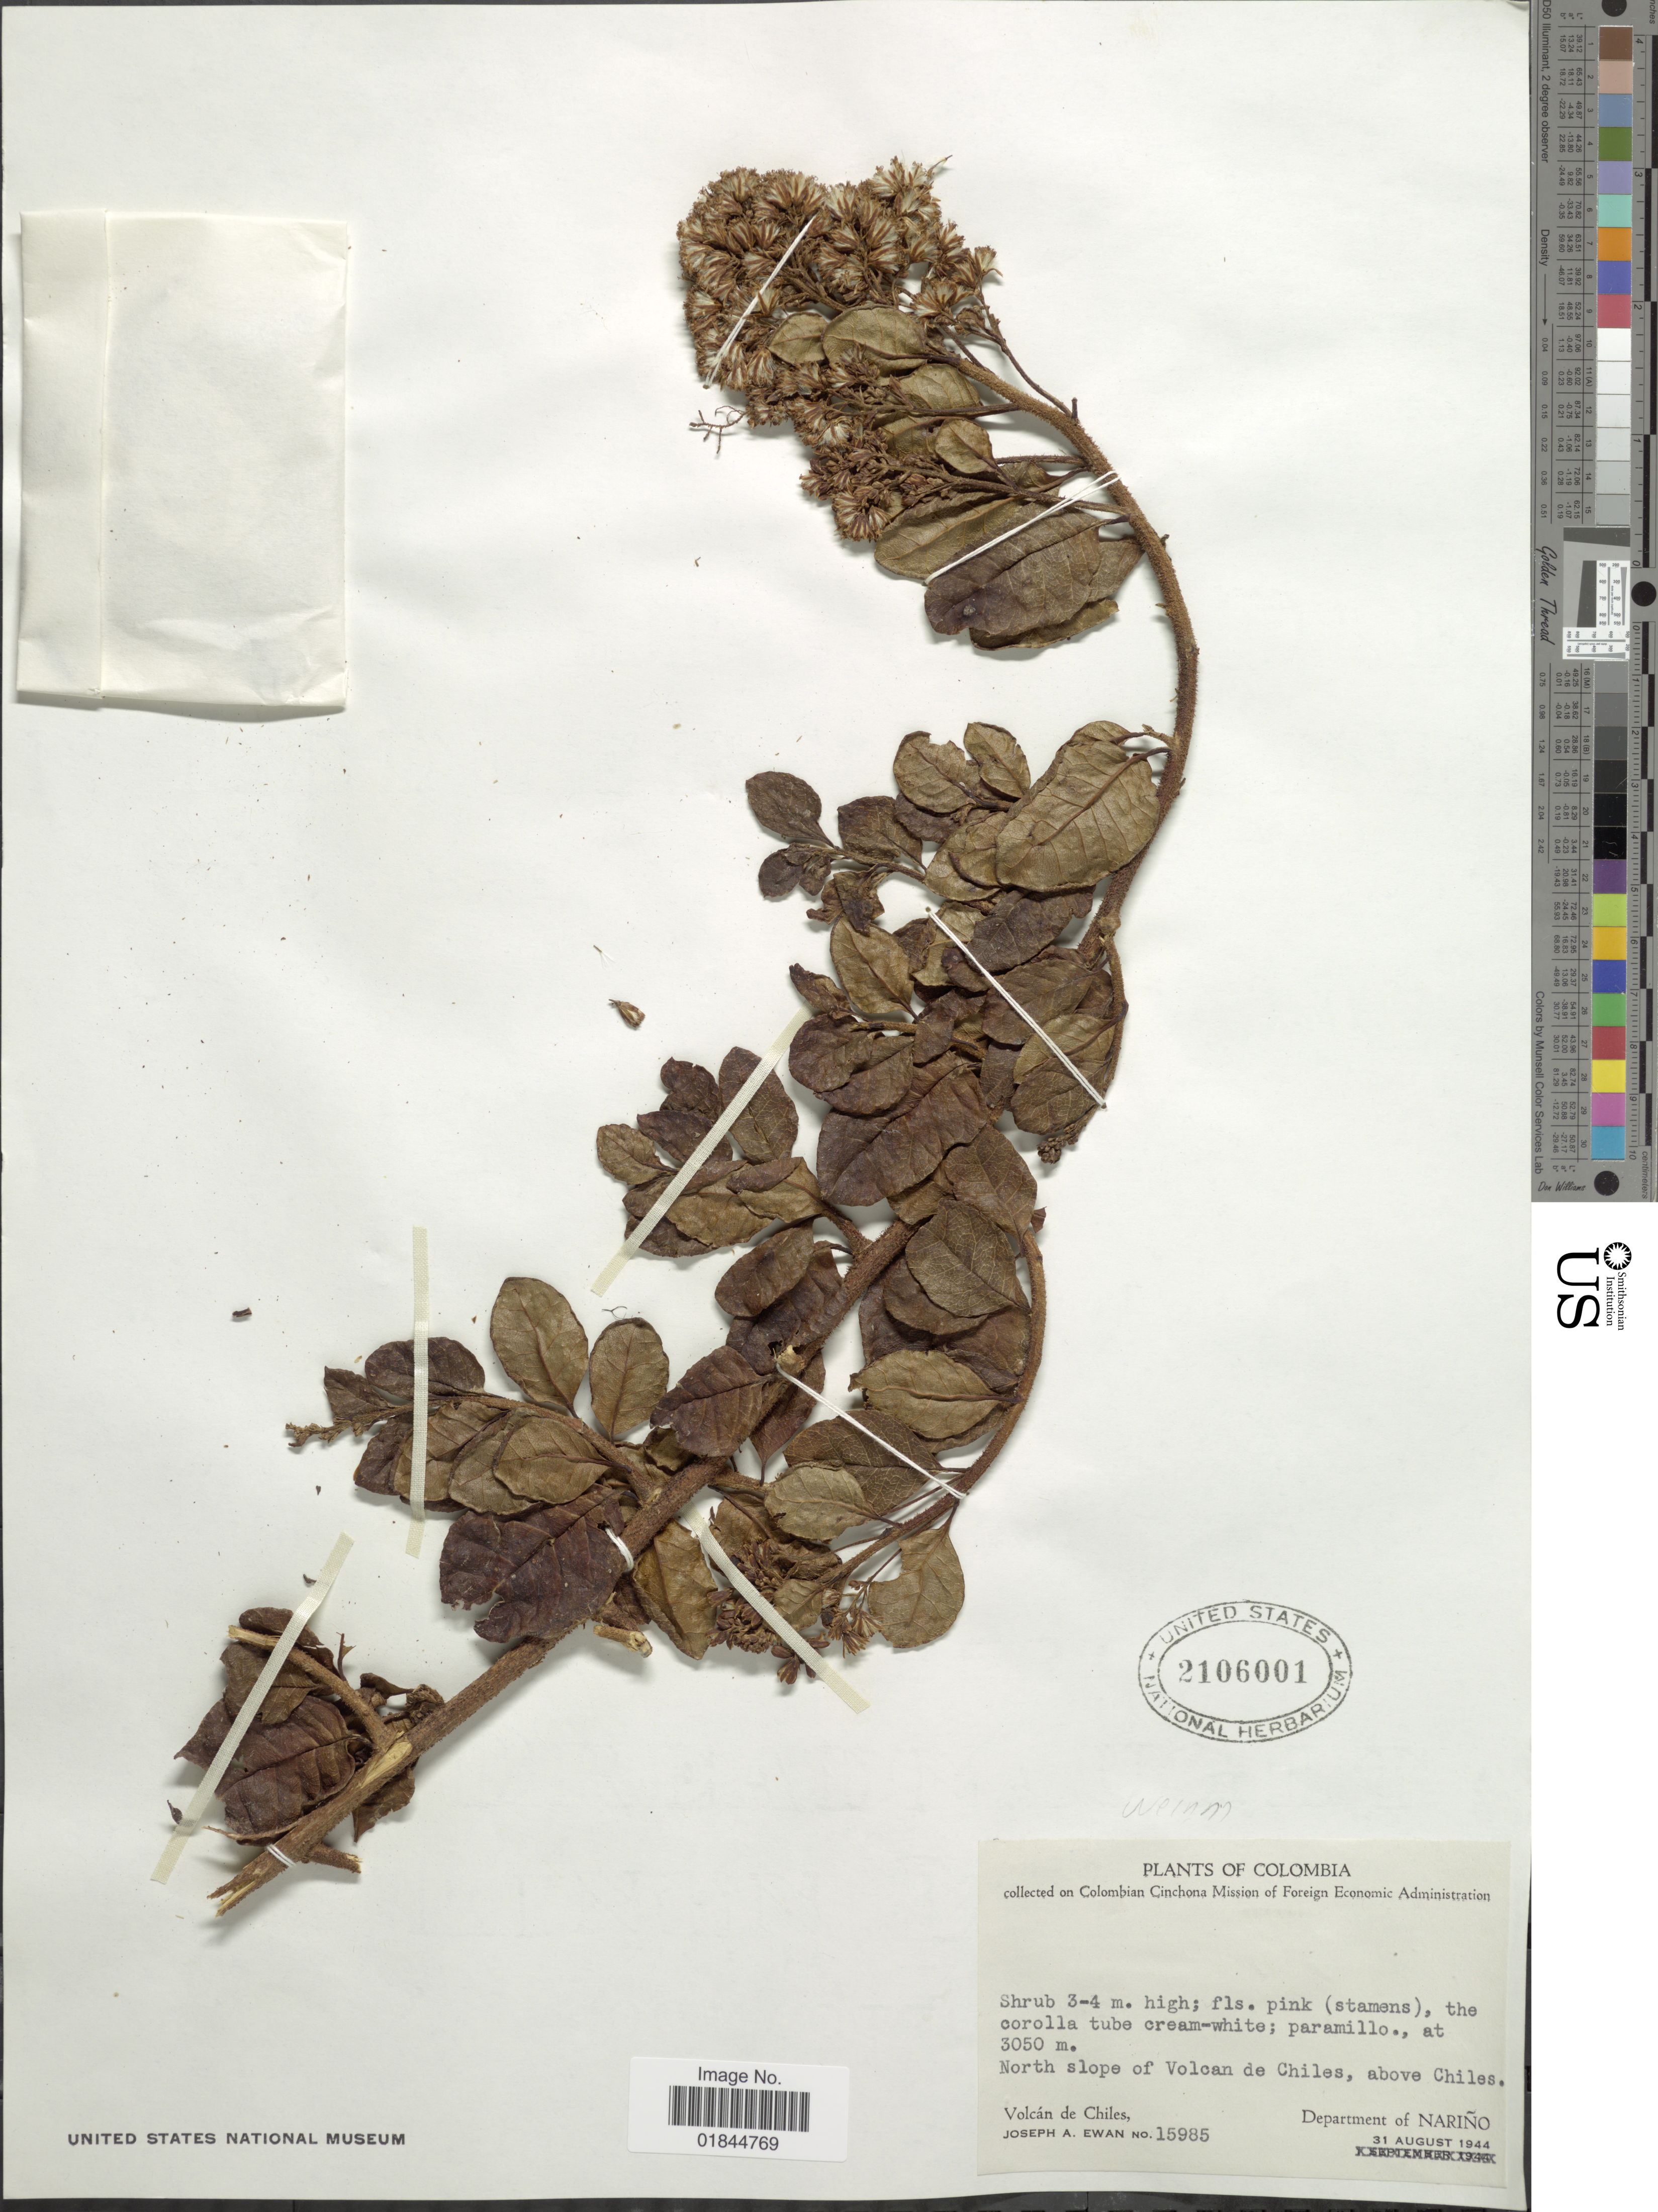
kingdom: Plantae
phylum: Tracheophyta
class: Magnoliopsida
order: Asterales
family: Asteraceae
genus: Pentacalia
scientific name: Pentacalia weinmannifolia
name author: (Cuatrec.) Cuatrec.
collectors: J. A. Ewan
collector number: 15985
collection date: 1944-08-31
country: Colombia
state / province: Nariño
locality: North slope of Volcan of Volcan de Chiles, above Chiles. Department of Nariño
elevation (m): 3050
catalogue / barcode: US 2106001